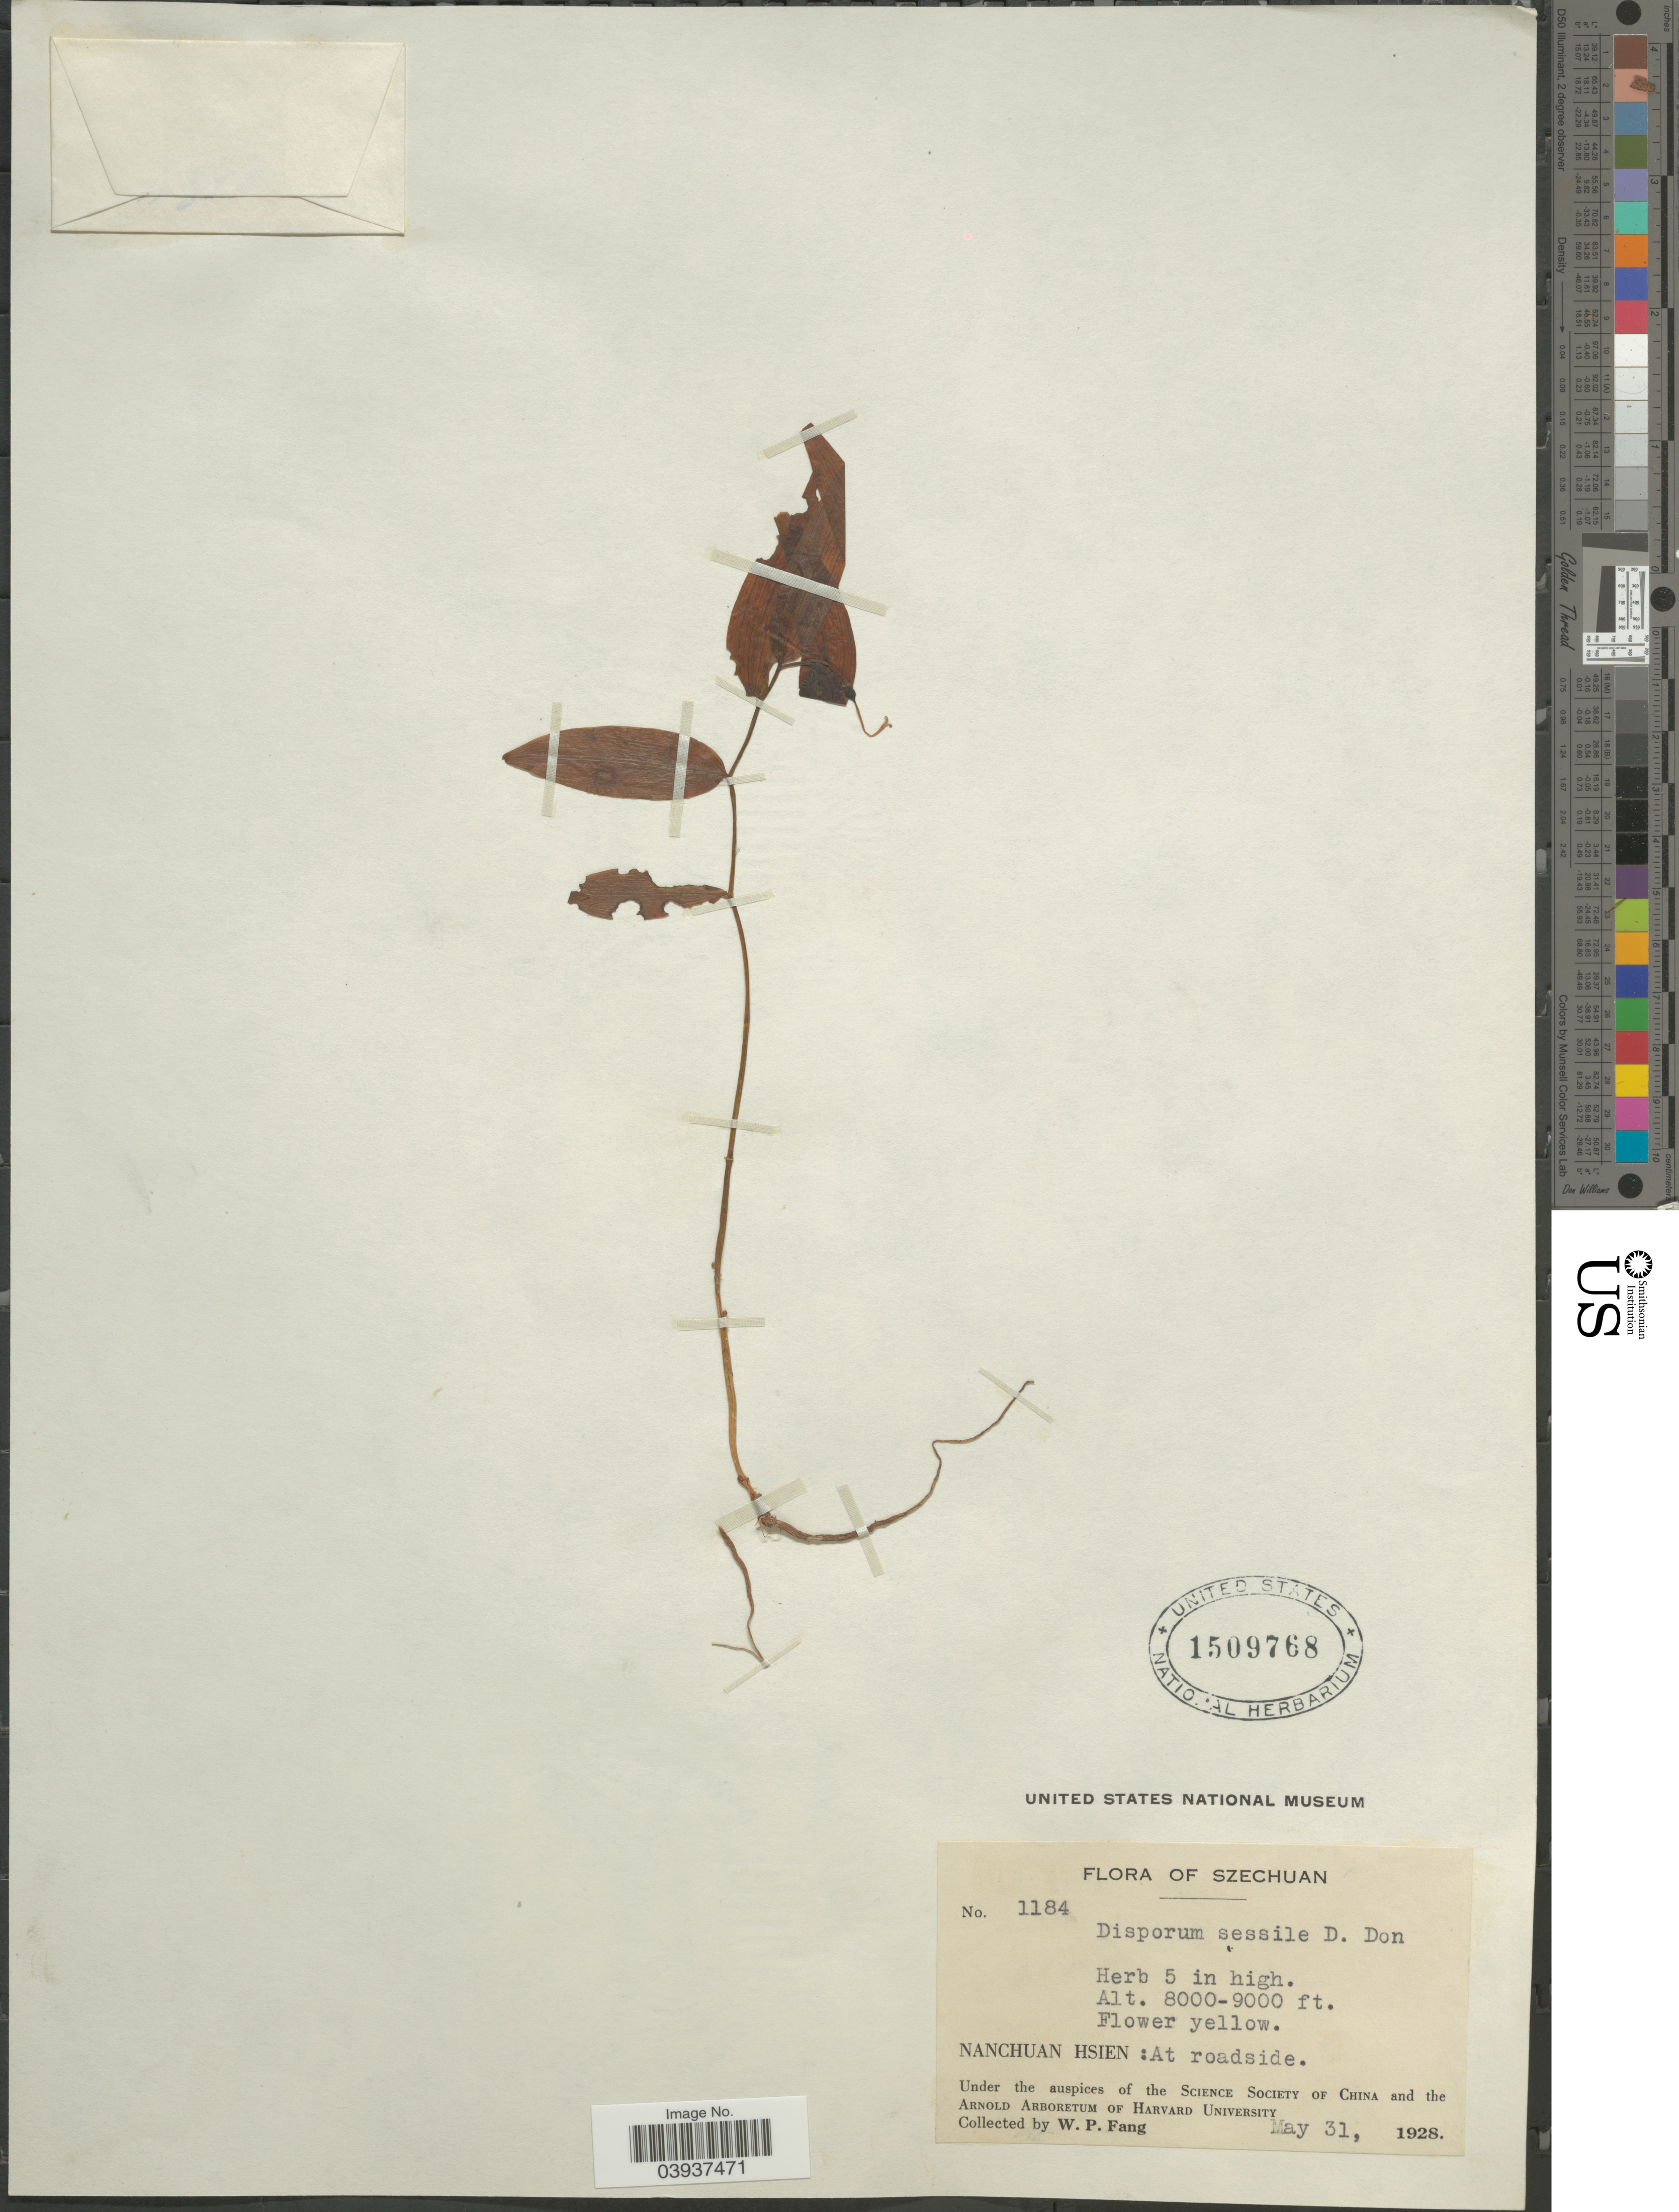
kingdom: Plantae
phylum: Tracheophyta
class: Liliopsida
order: Liliales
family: Colchicaceae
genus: Disporum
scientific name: Disporum sessile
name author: D. Don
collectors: W. P. Fang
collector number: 1184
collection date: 1928-05-31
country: China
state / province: Sichuan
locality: Szechuan. Nanchuan Hsien: At roadside.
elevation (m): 2438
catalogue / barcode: US 1509768